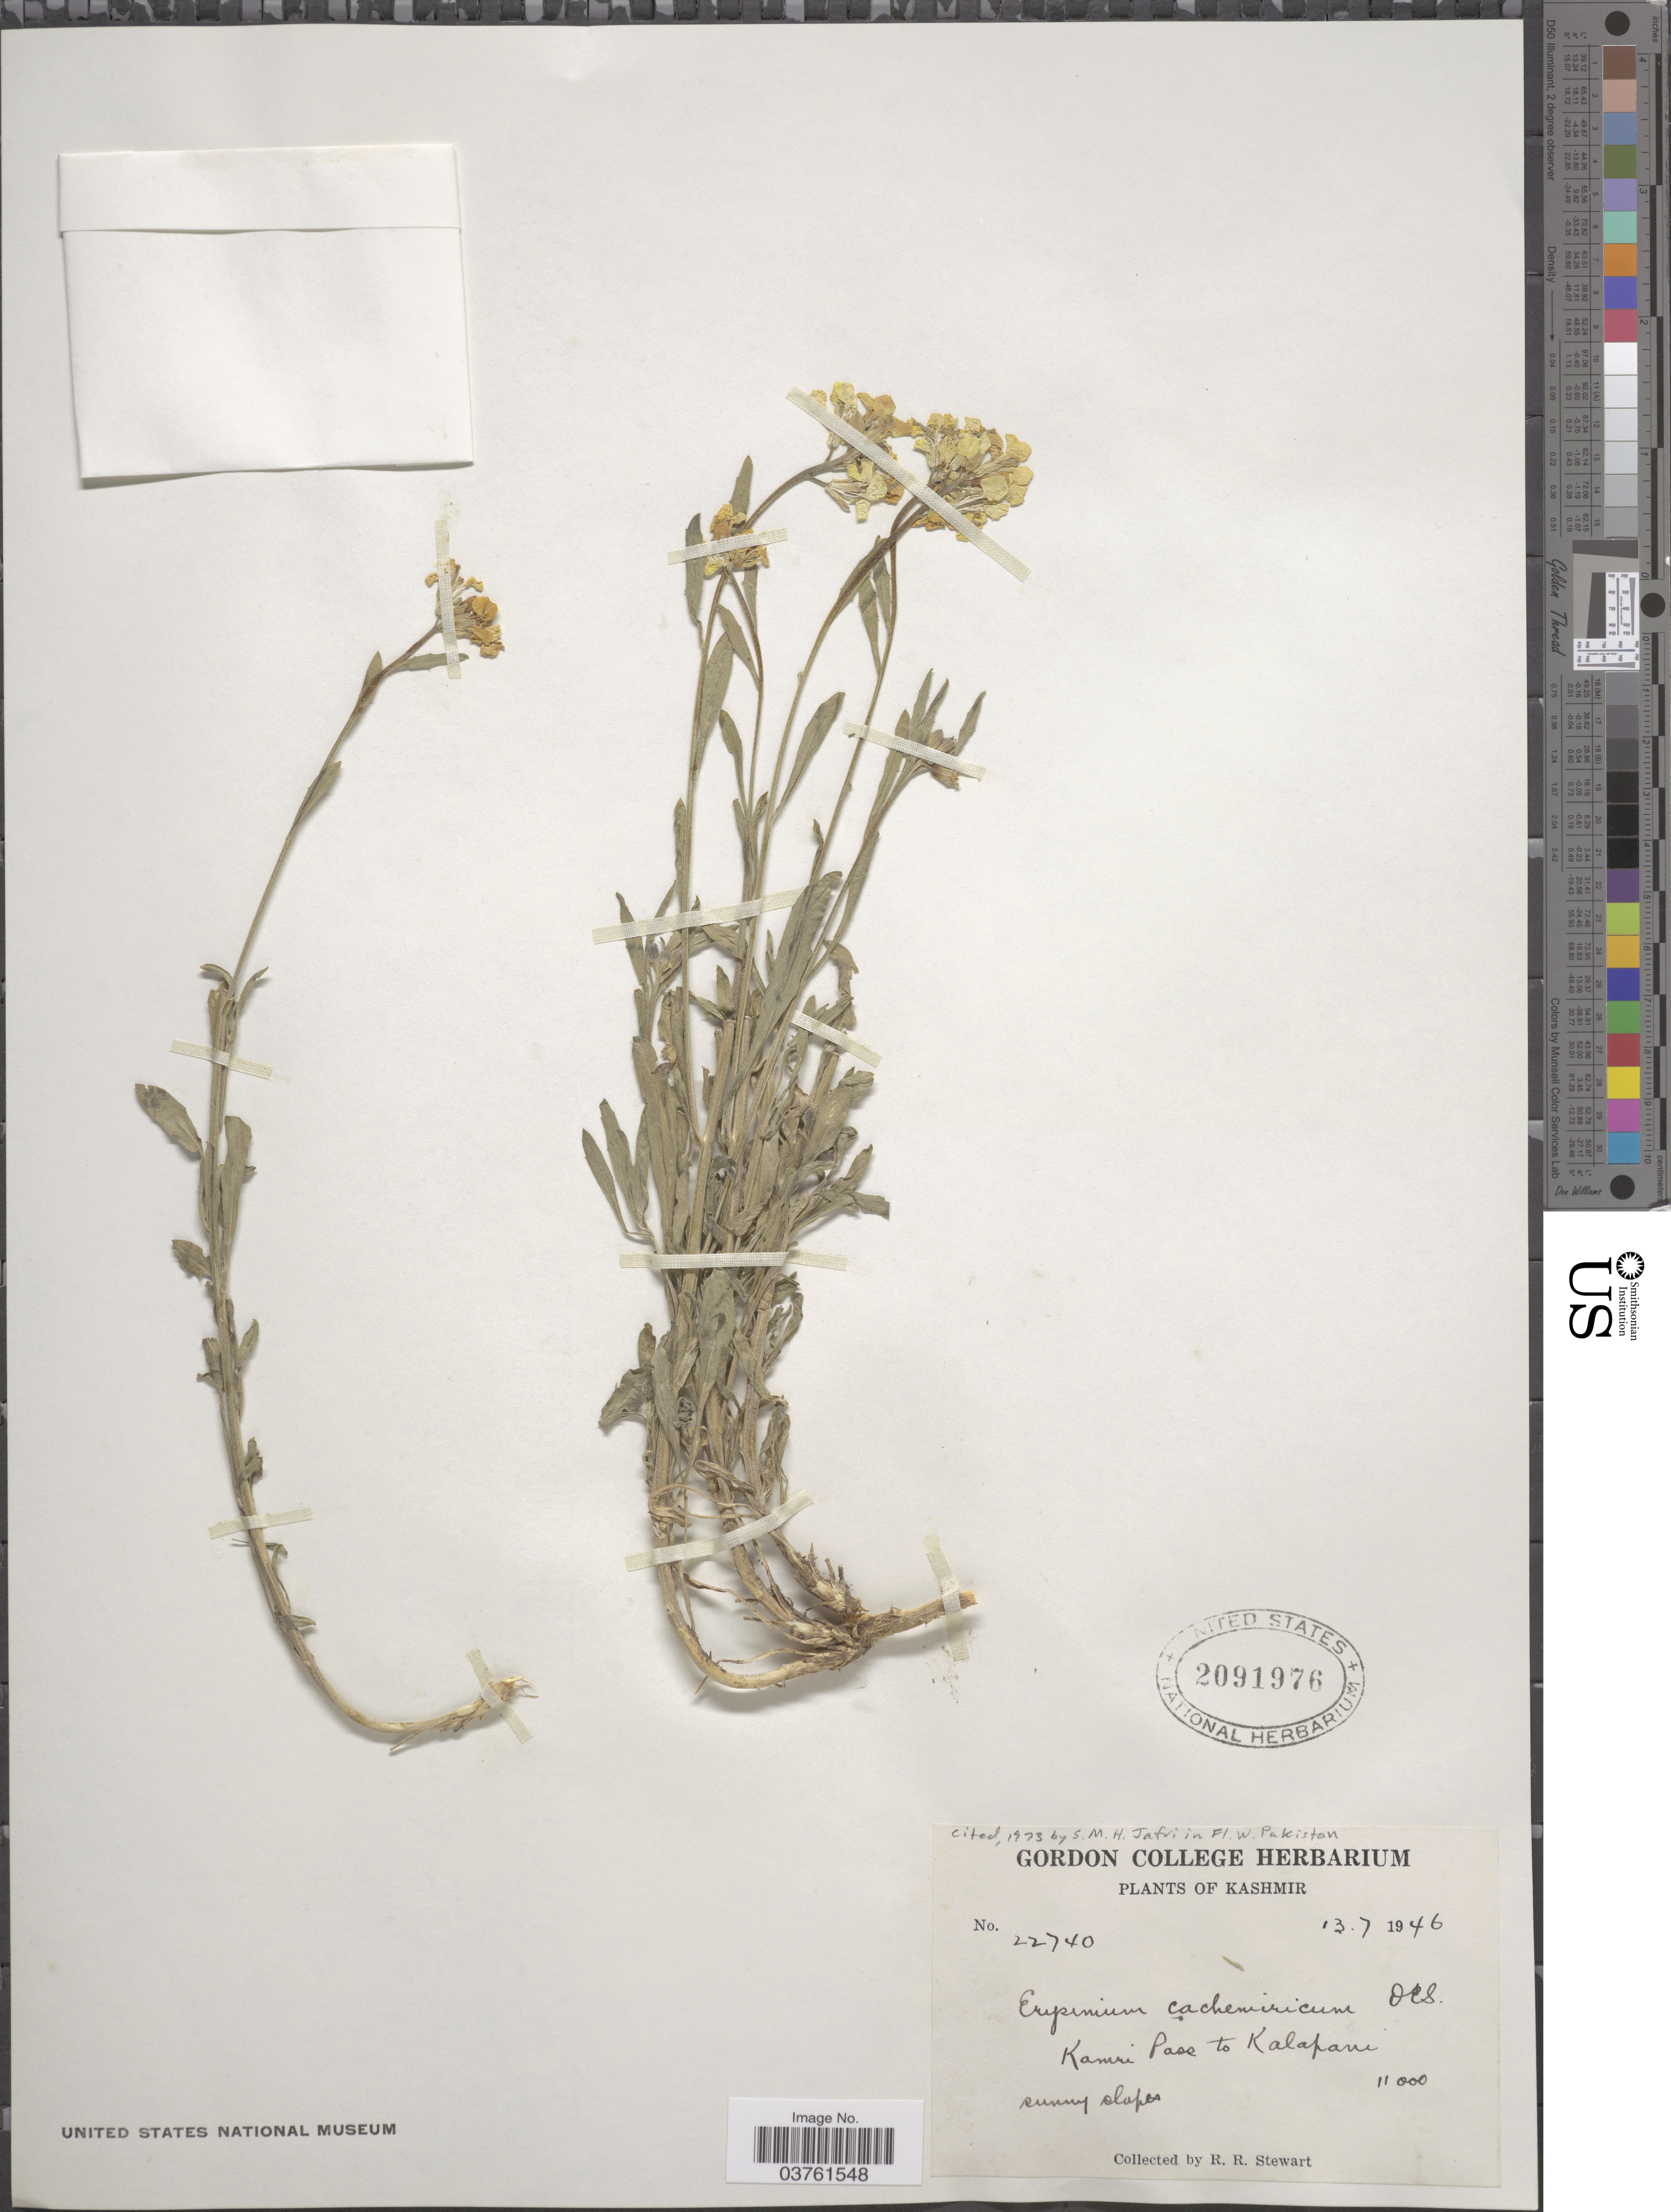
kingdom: Plantae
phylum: Tracheophyta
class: Magnoliopsida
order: Brassicales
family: Brassicaceae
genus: Erysimum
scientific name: Erysimum cachemiricum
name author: O.E. Schulz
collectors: R. Stewart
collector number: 22740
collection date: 1946-07-13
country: India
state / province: Jammu and Kashmir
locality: Kashmir. Kamri Pass to Kalapani.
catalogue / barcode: US 2091976